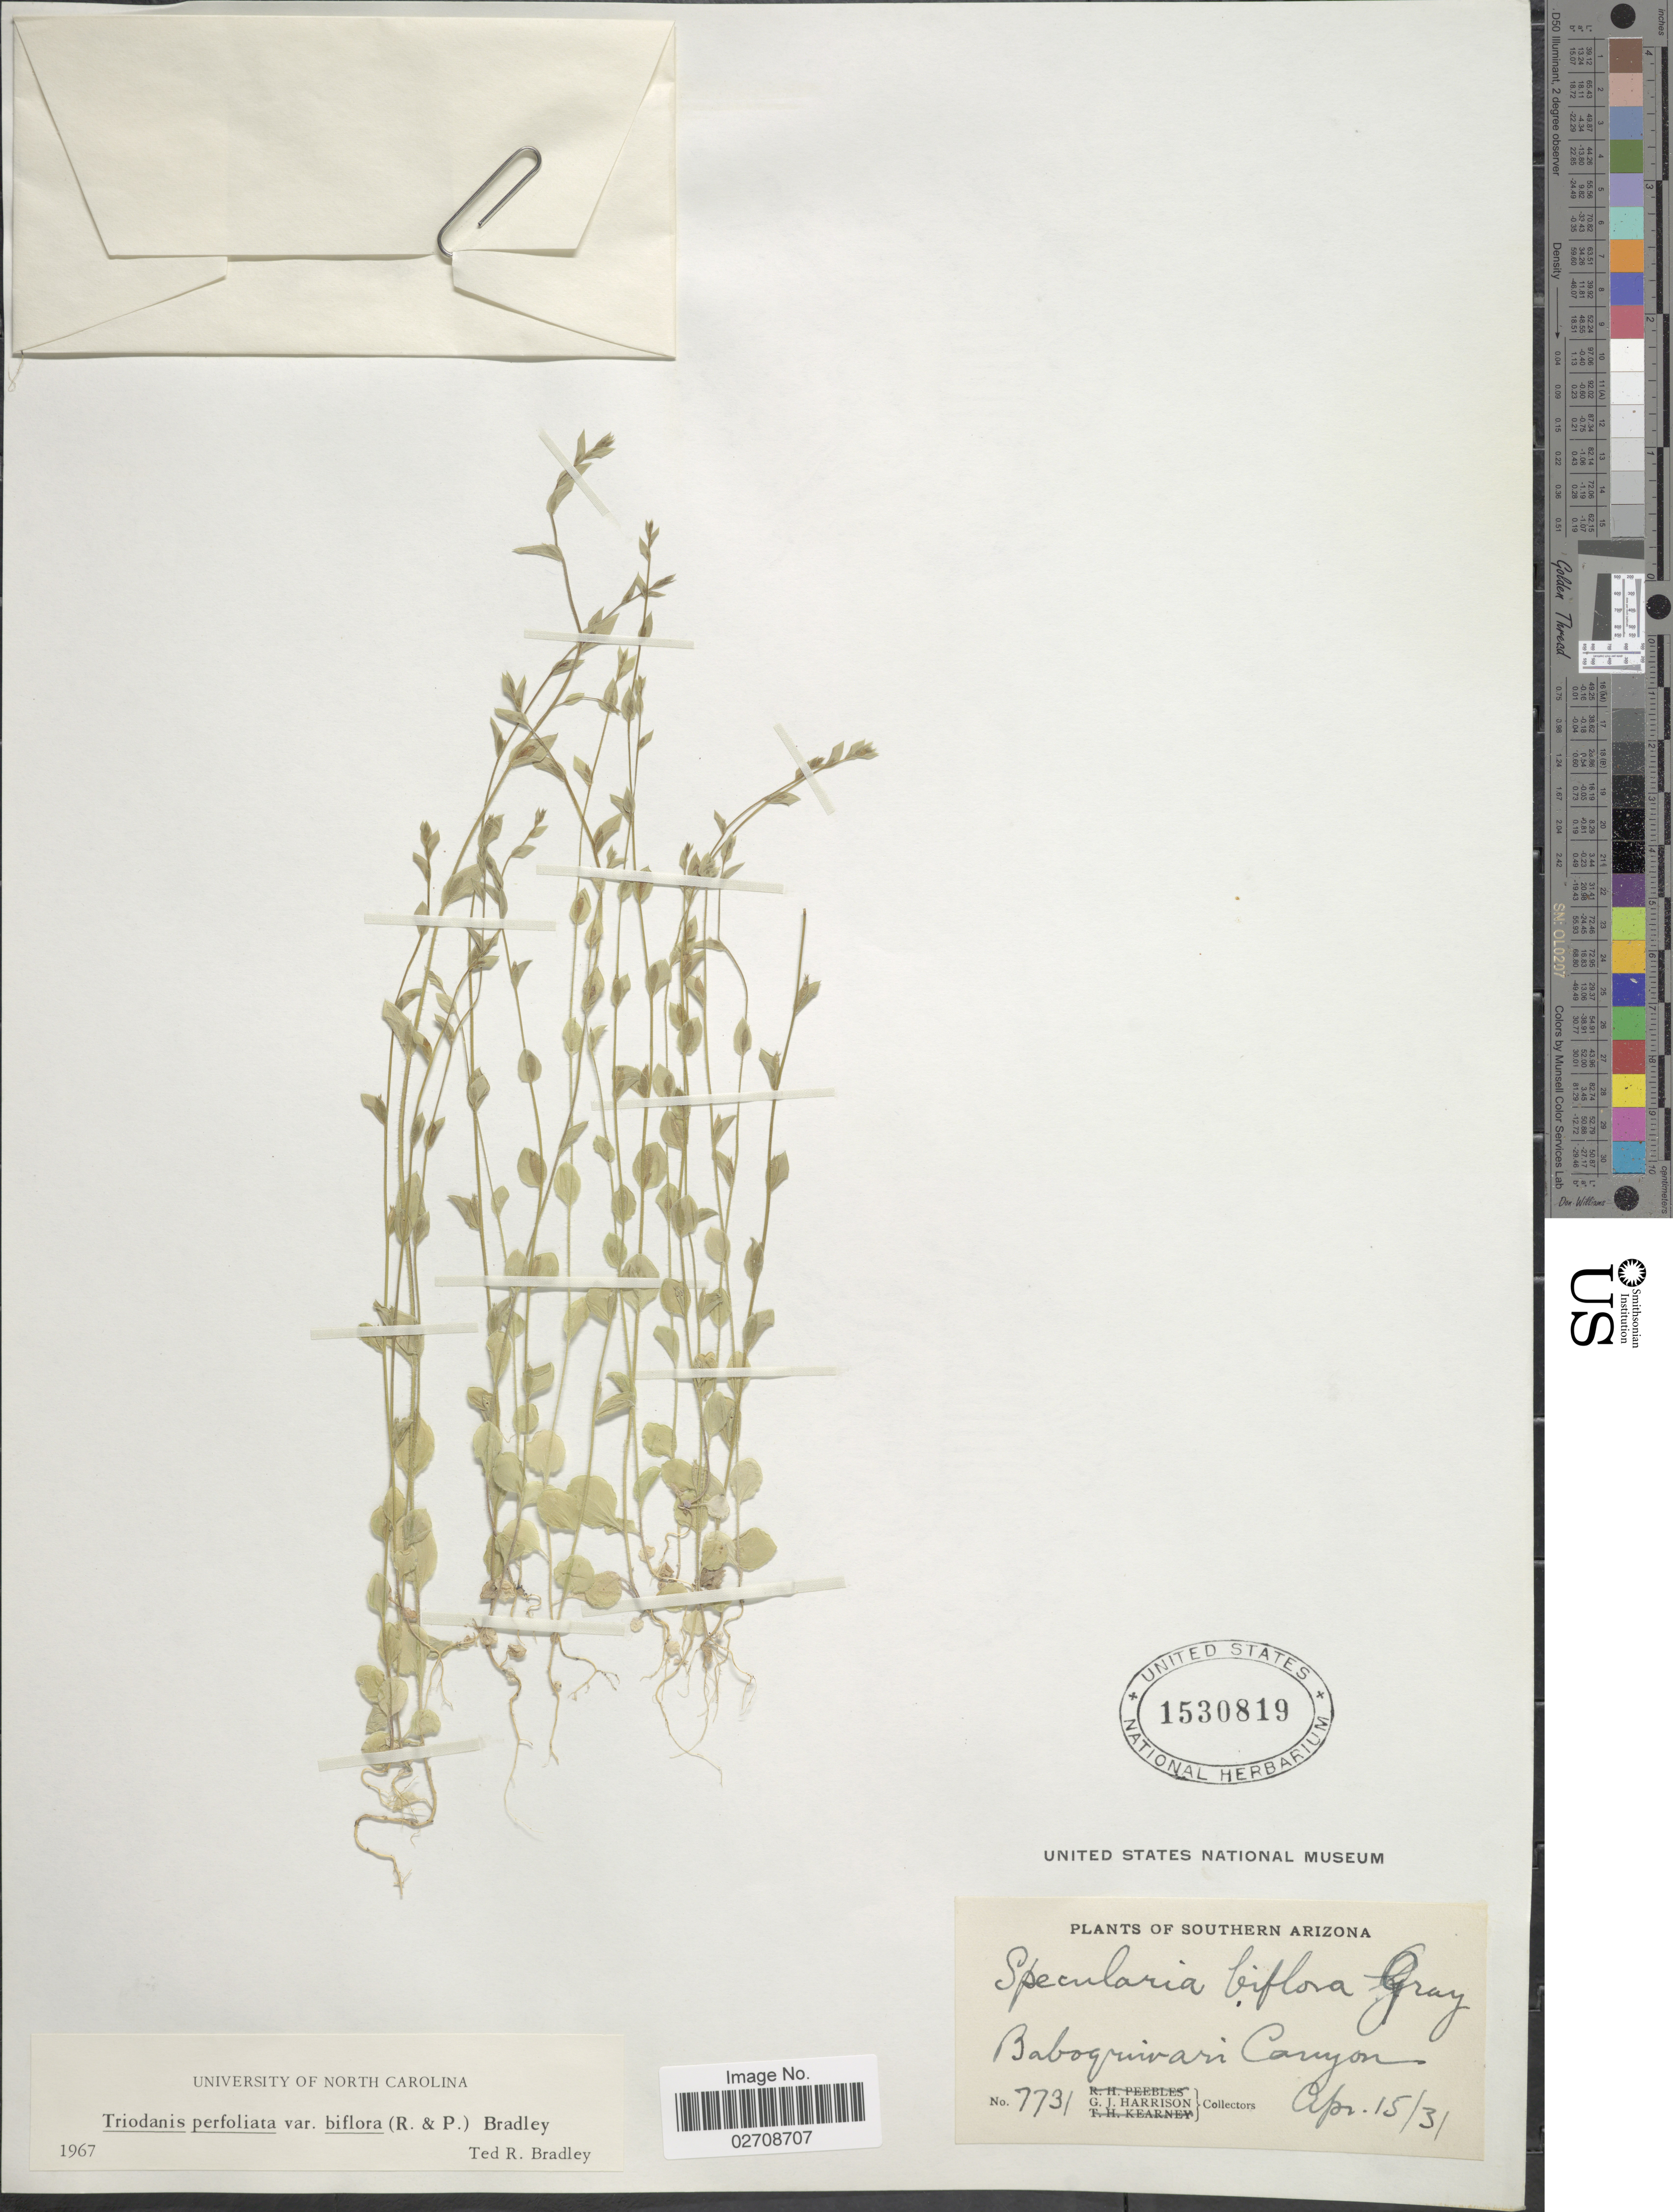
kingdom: Plantae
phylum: Tracheophyta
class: Magnoliopsida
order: Asterales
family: Campanulaceae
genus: Triodanis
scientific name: Triodanis biflora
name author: (Ruiz & Pav.) Greene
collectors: G. J. Harrison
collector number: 7731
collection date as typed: Transcribed d/m/y: 15/4/31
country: United States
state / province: Arizona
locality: Southern Arizona, Baboqrivari Canyon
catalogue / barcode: US 1530819